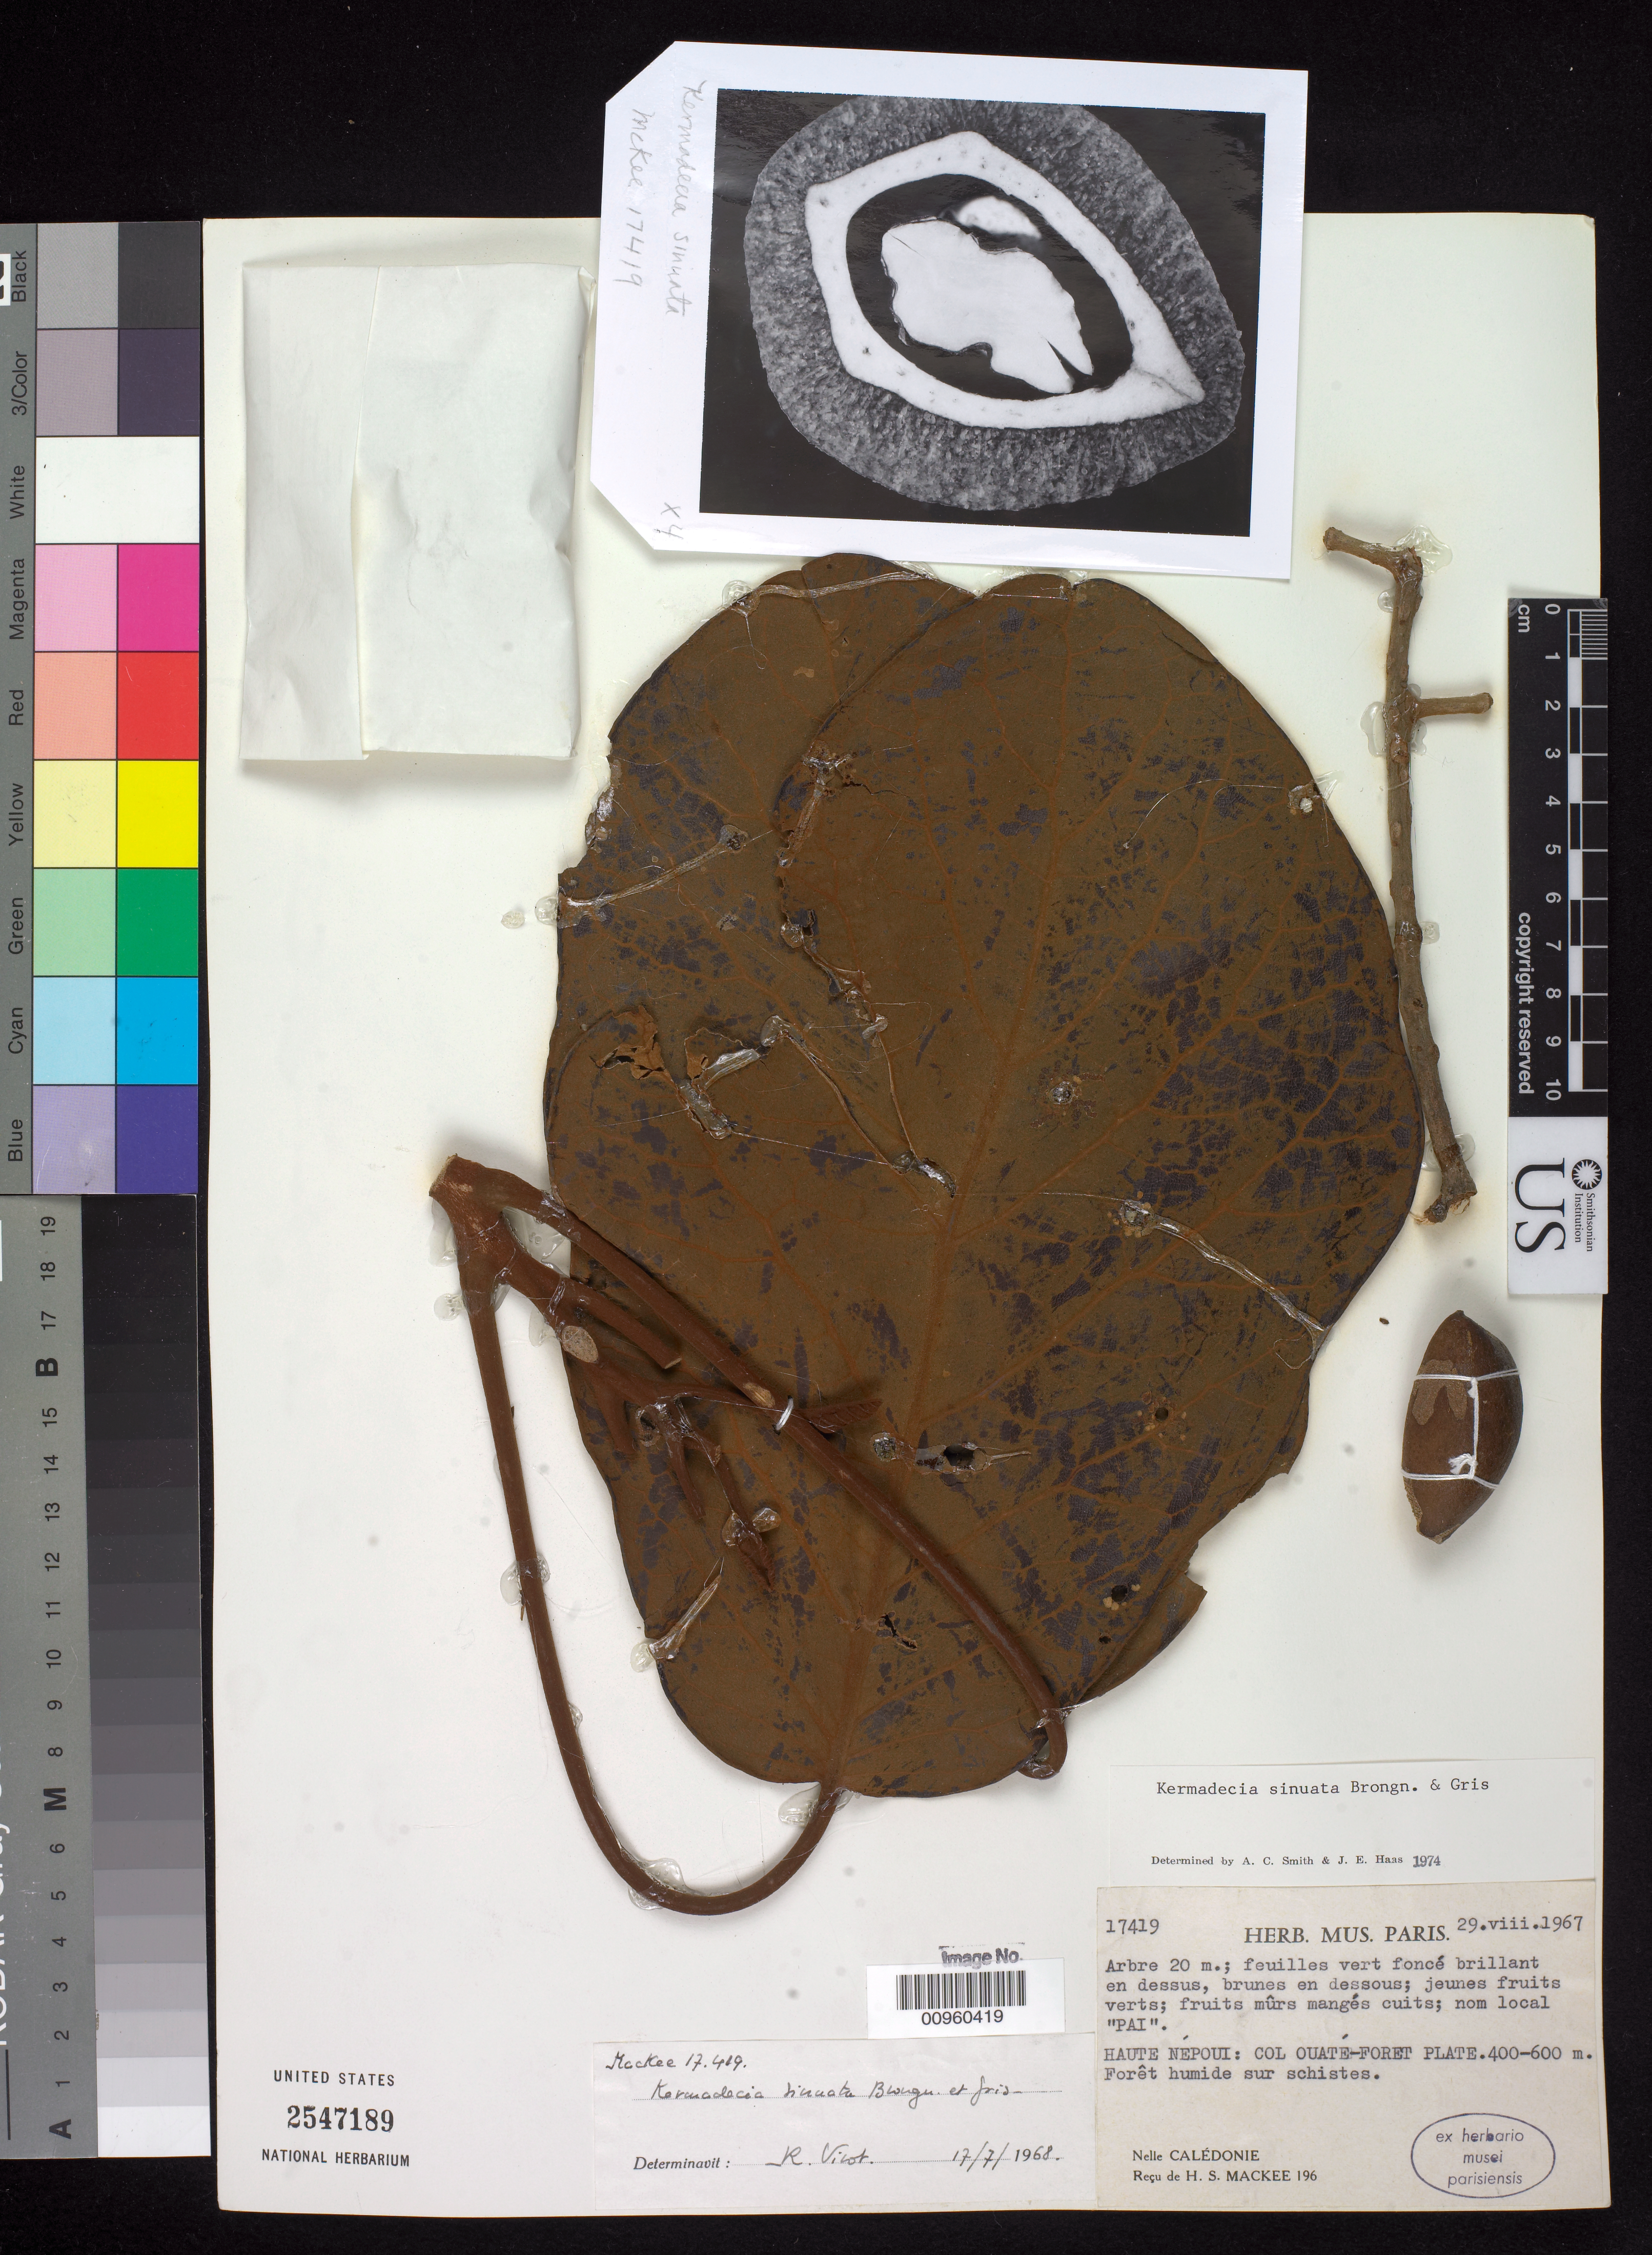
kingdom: Plantae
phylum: Tracheophyta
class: Magnoliopsida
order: Proteales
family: Proteaceae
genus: Kermadecia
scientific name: Kermadecia sinuata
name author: Brongn. & Gris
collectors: H. S. McKee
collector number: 17419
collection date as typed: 29 Aug 1967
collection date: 1967-08-29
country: New Caledonia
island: New Caledonia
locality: Written in French: Haute Nepoui: Col Ouate-Foret Plate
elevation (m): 400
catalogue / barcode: US 2547189